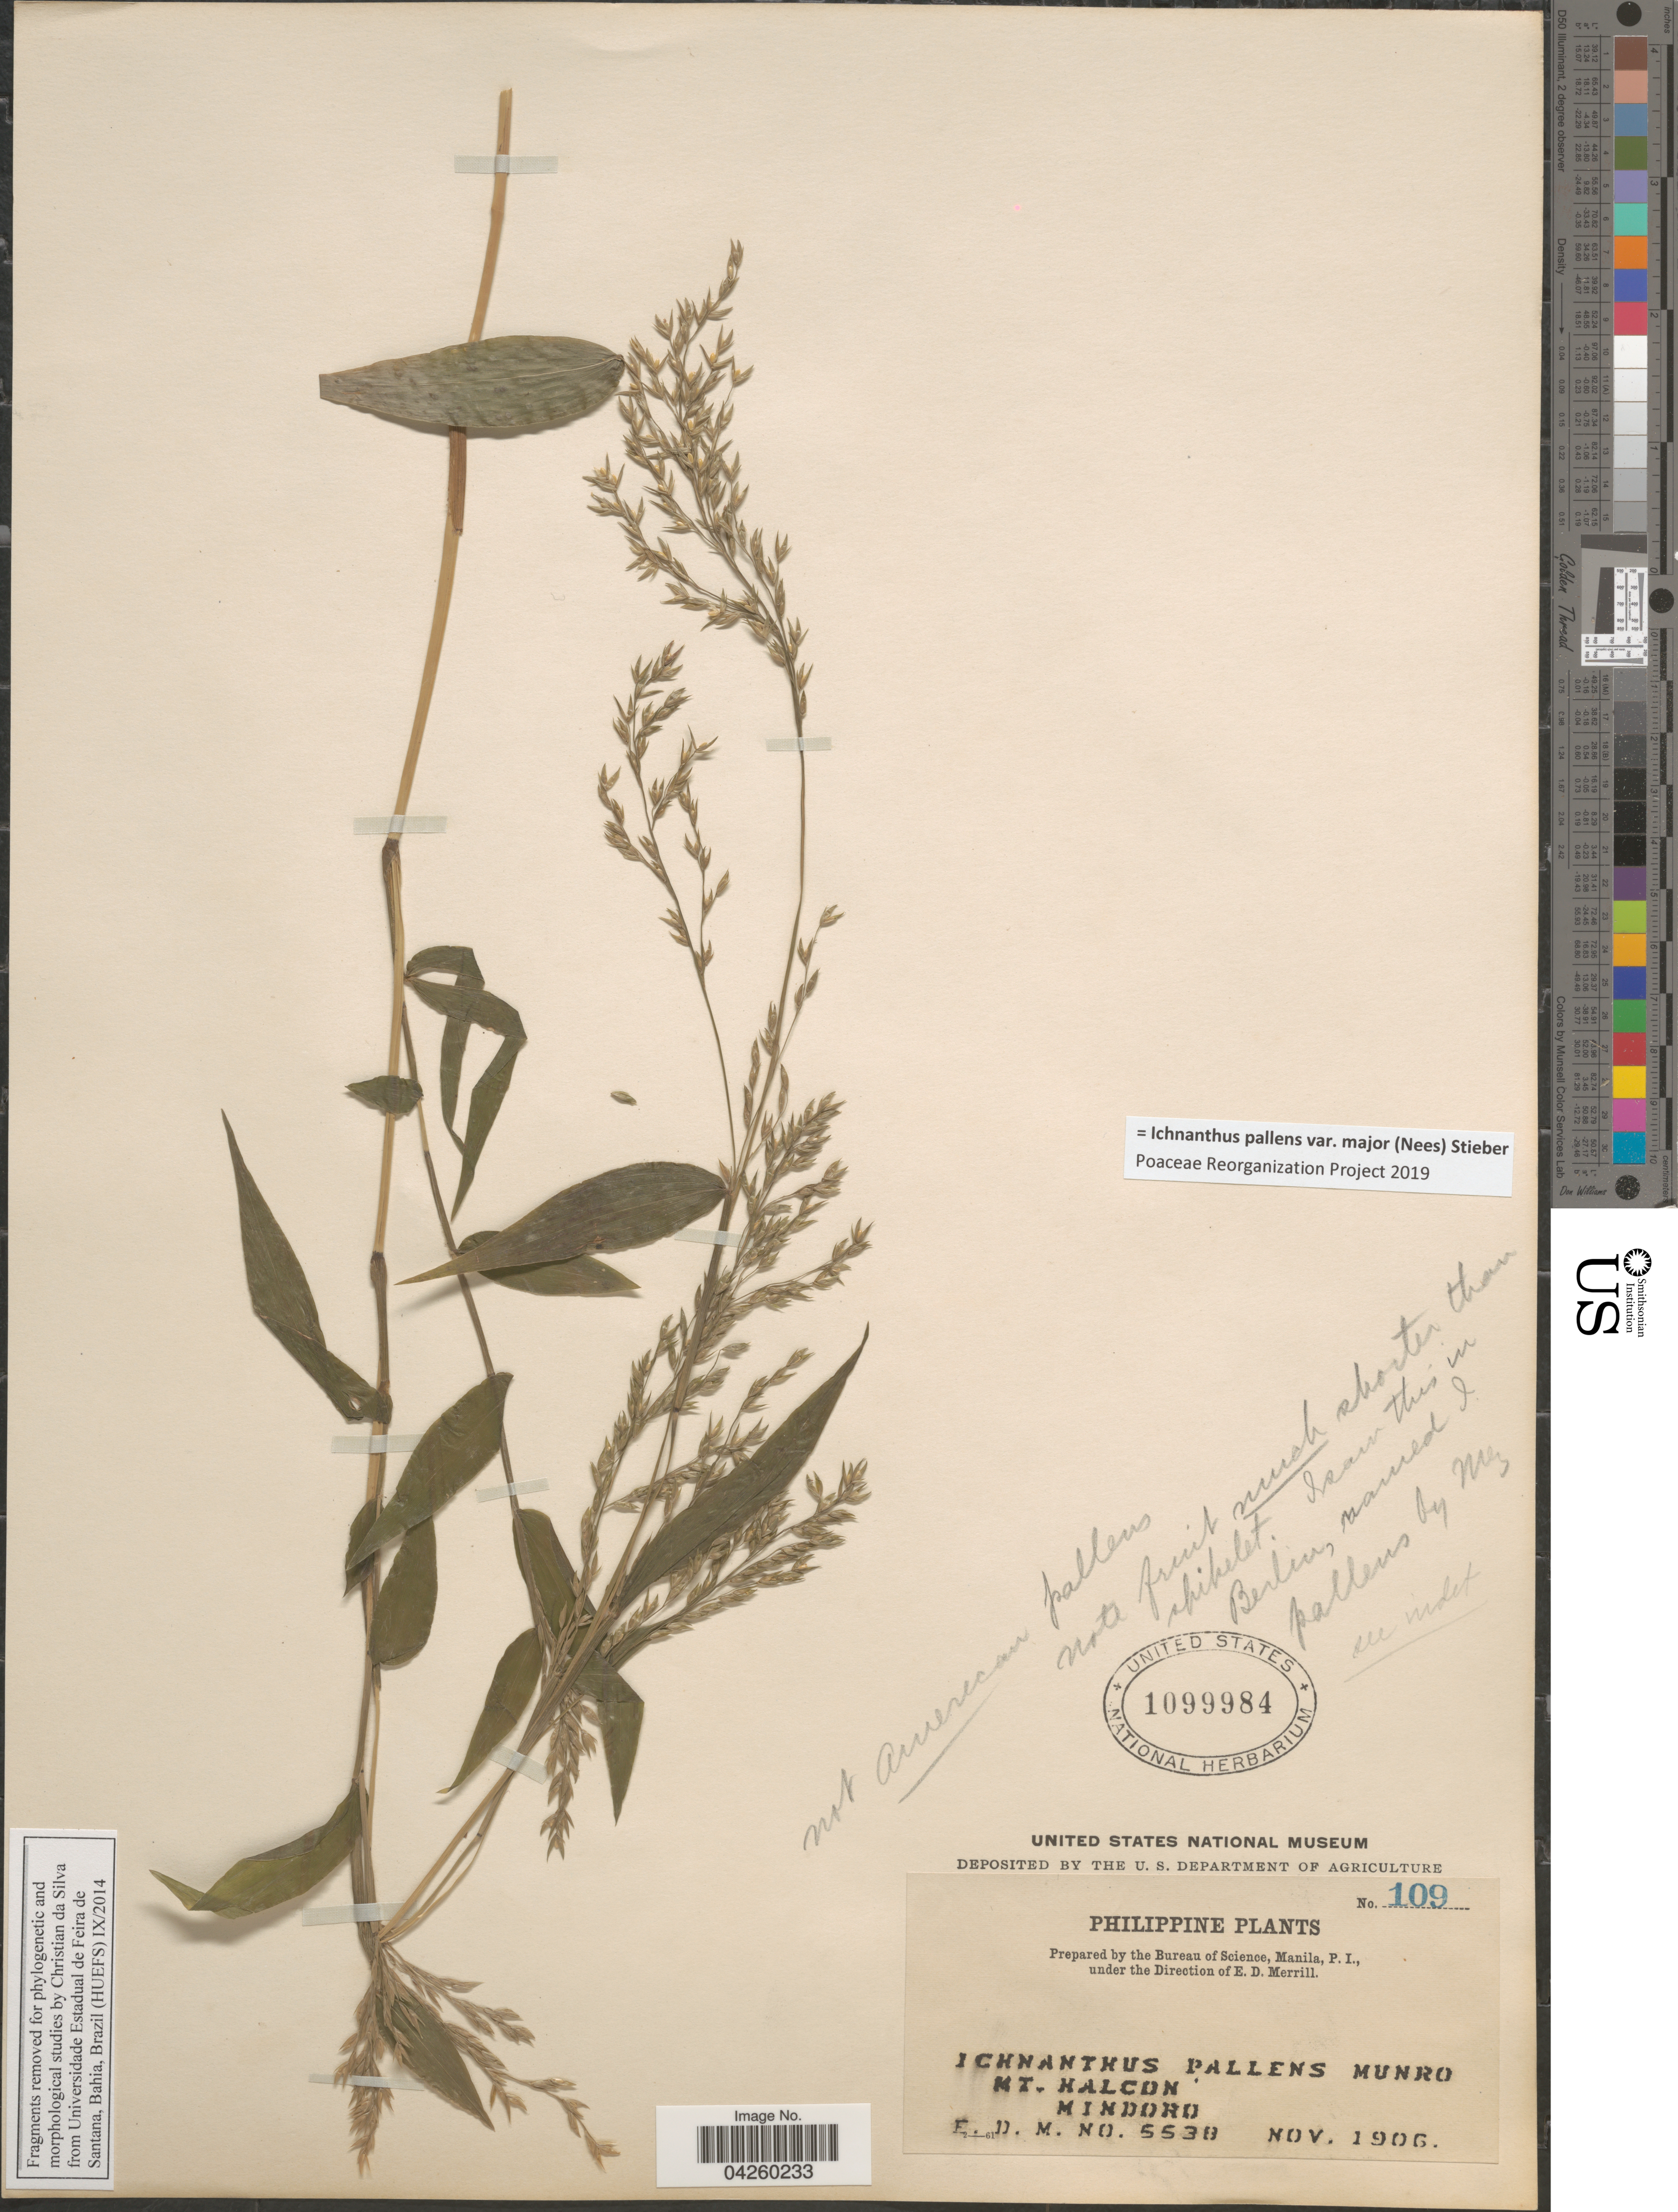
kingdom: Plantae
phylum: Tracheophyta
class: Liliopsida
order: Poales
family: Poaceae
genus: Ichnanthus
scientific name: Ichnanthus pallens var. major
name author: (Nees) Stieber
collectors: E. D. Merrill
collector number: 5538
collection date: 1906-11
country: Philippines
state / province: Mimaropa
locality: Ichnanthus Pallens Munro Mt. Halcon. Mindoro.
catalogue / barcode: US 1099984